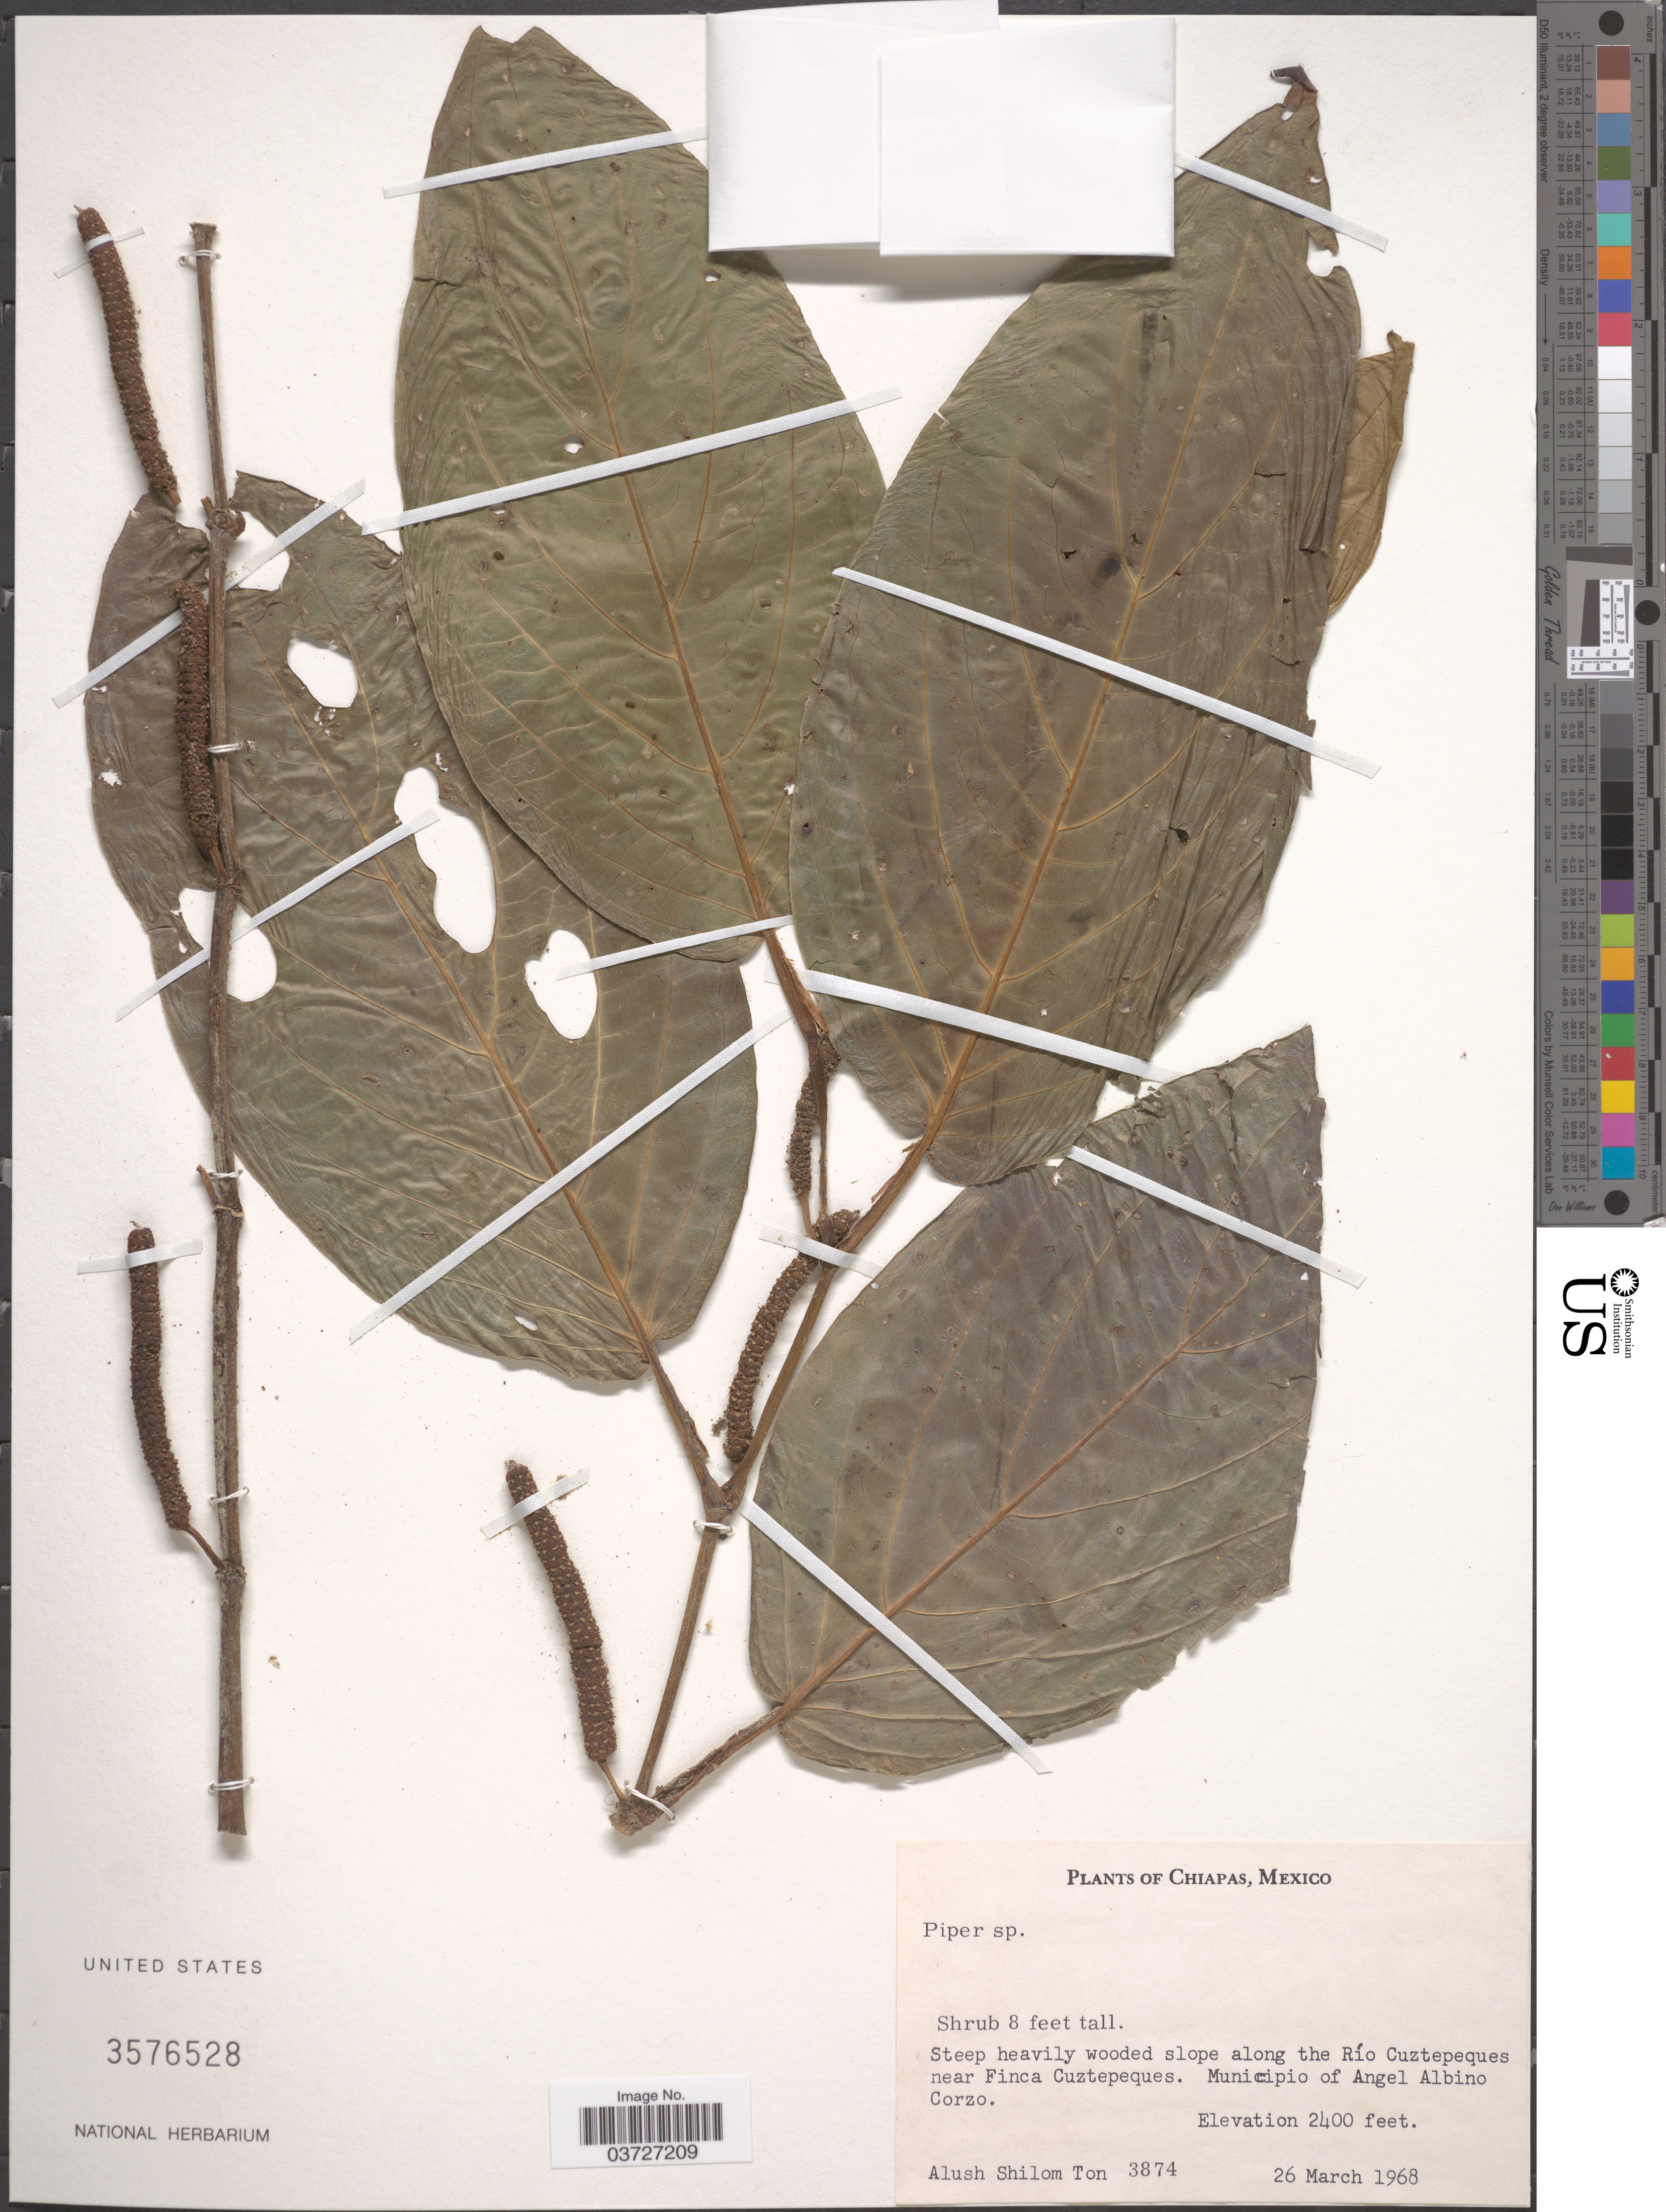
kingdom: Plantae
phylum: Tracheophyta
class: Magnoliopsida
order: Piperales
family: Piperaceae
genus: Piper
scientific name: Piper sp.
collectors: A. S. Ton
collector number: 3874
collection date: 1968-03-26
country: Mexico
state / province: Chiapas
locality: Along the Río Cuztepeques near Finca Cuztepeques. Municipio of Angel Albino Corzo.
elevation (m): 732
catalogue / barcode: US 3576528